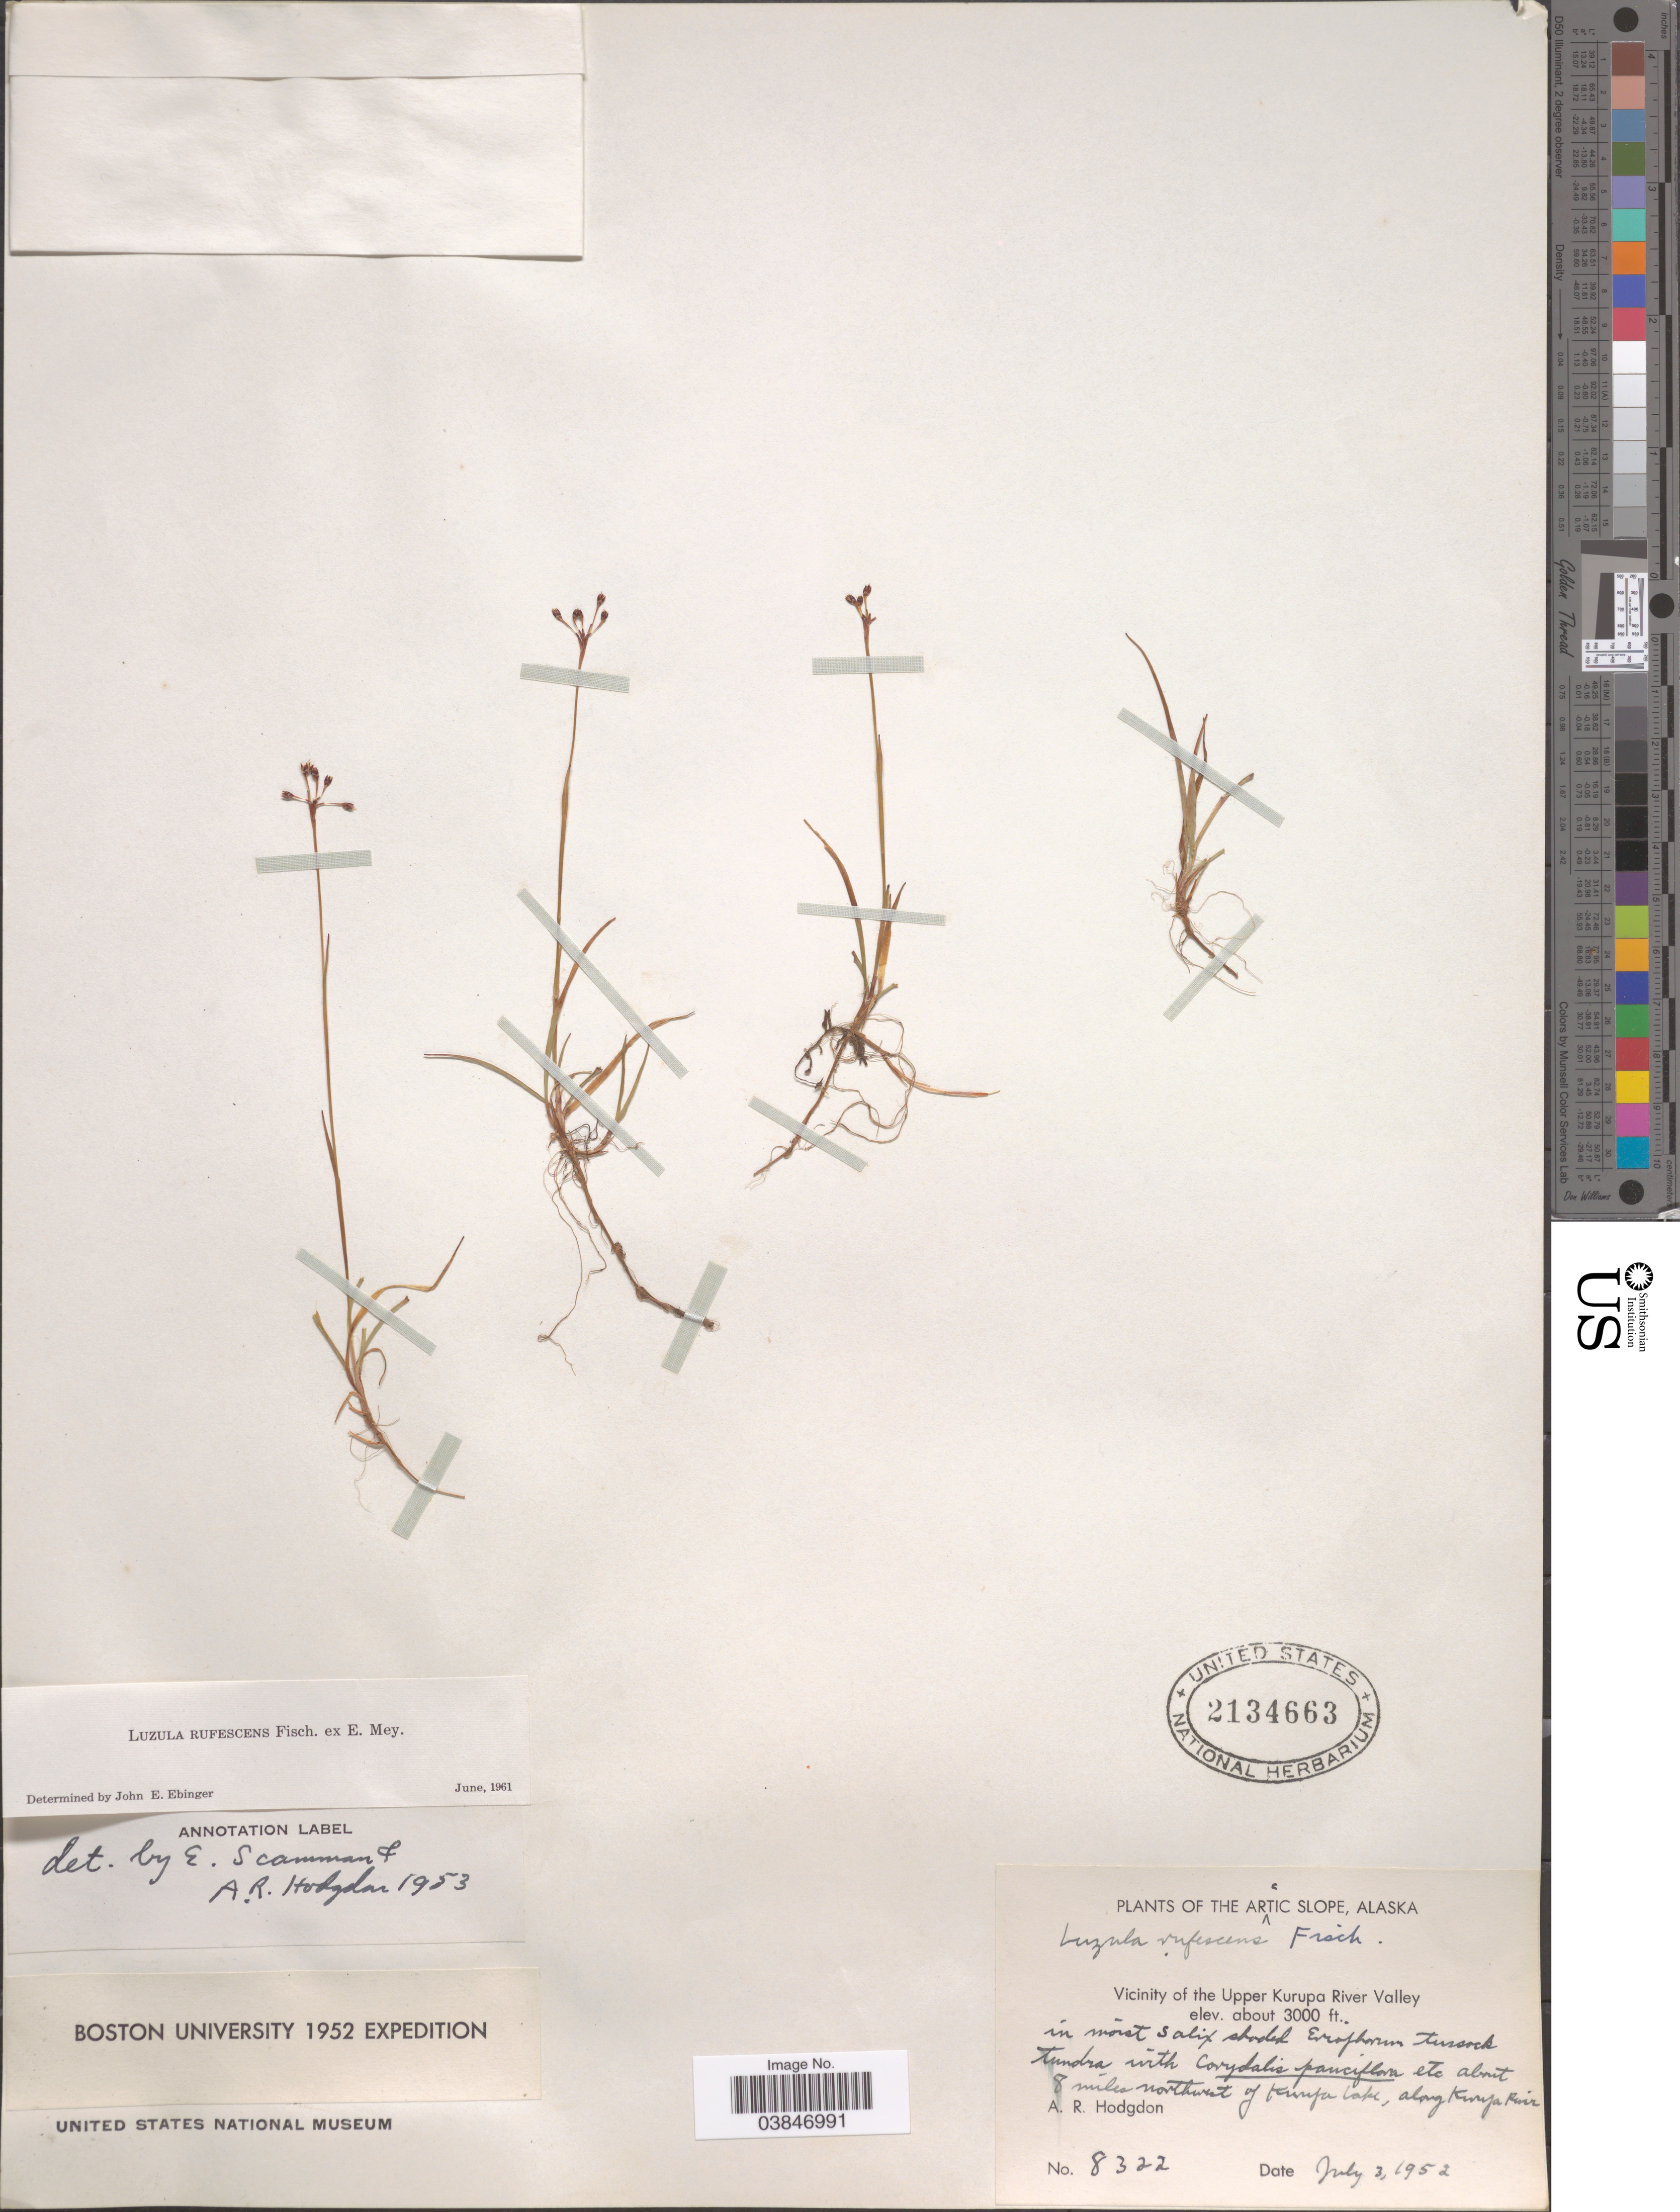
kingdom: Plantae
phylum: Tracheophyta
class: Liliopsida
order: Poales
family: Juncaceae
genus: Luzula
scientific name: Luzula rufescens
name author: Fisch. ex E. Mey.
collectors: A. R. Hodgdon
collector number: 8322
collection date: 1952-07-03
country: United States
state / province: Alaska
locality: The Arctic Slope. Vicinity of the Upper Kurupa River Valley. About 8 miles northwest of Kurupa lake, along Kurupa River.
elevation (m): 914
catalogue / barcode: US 2134663